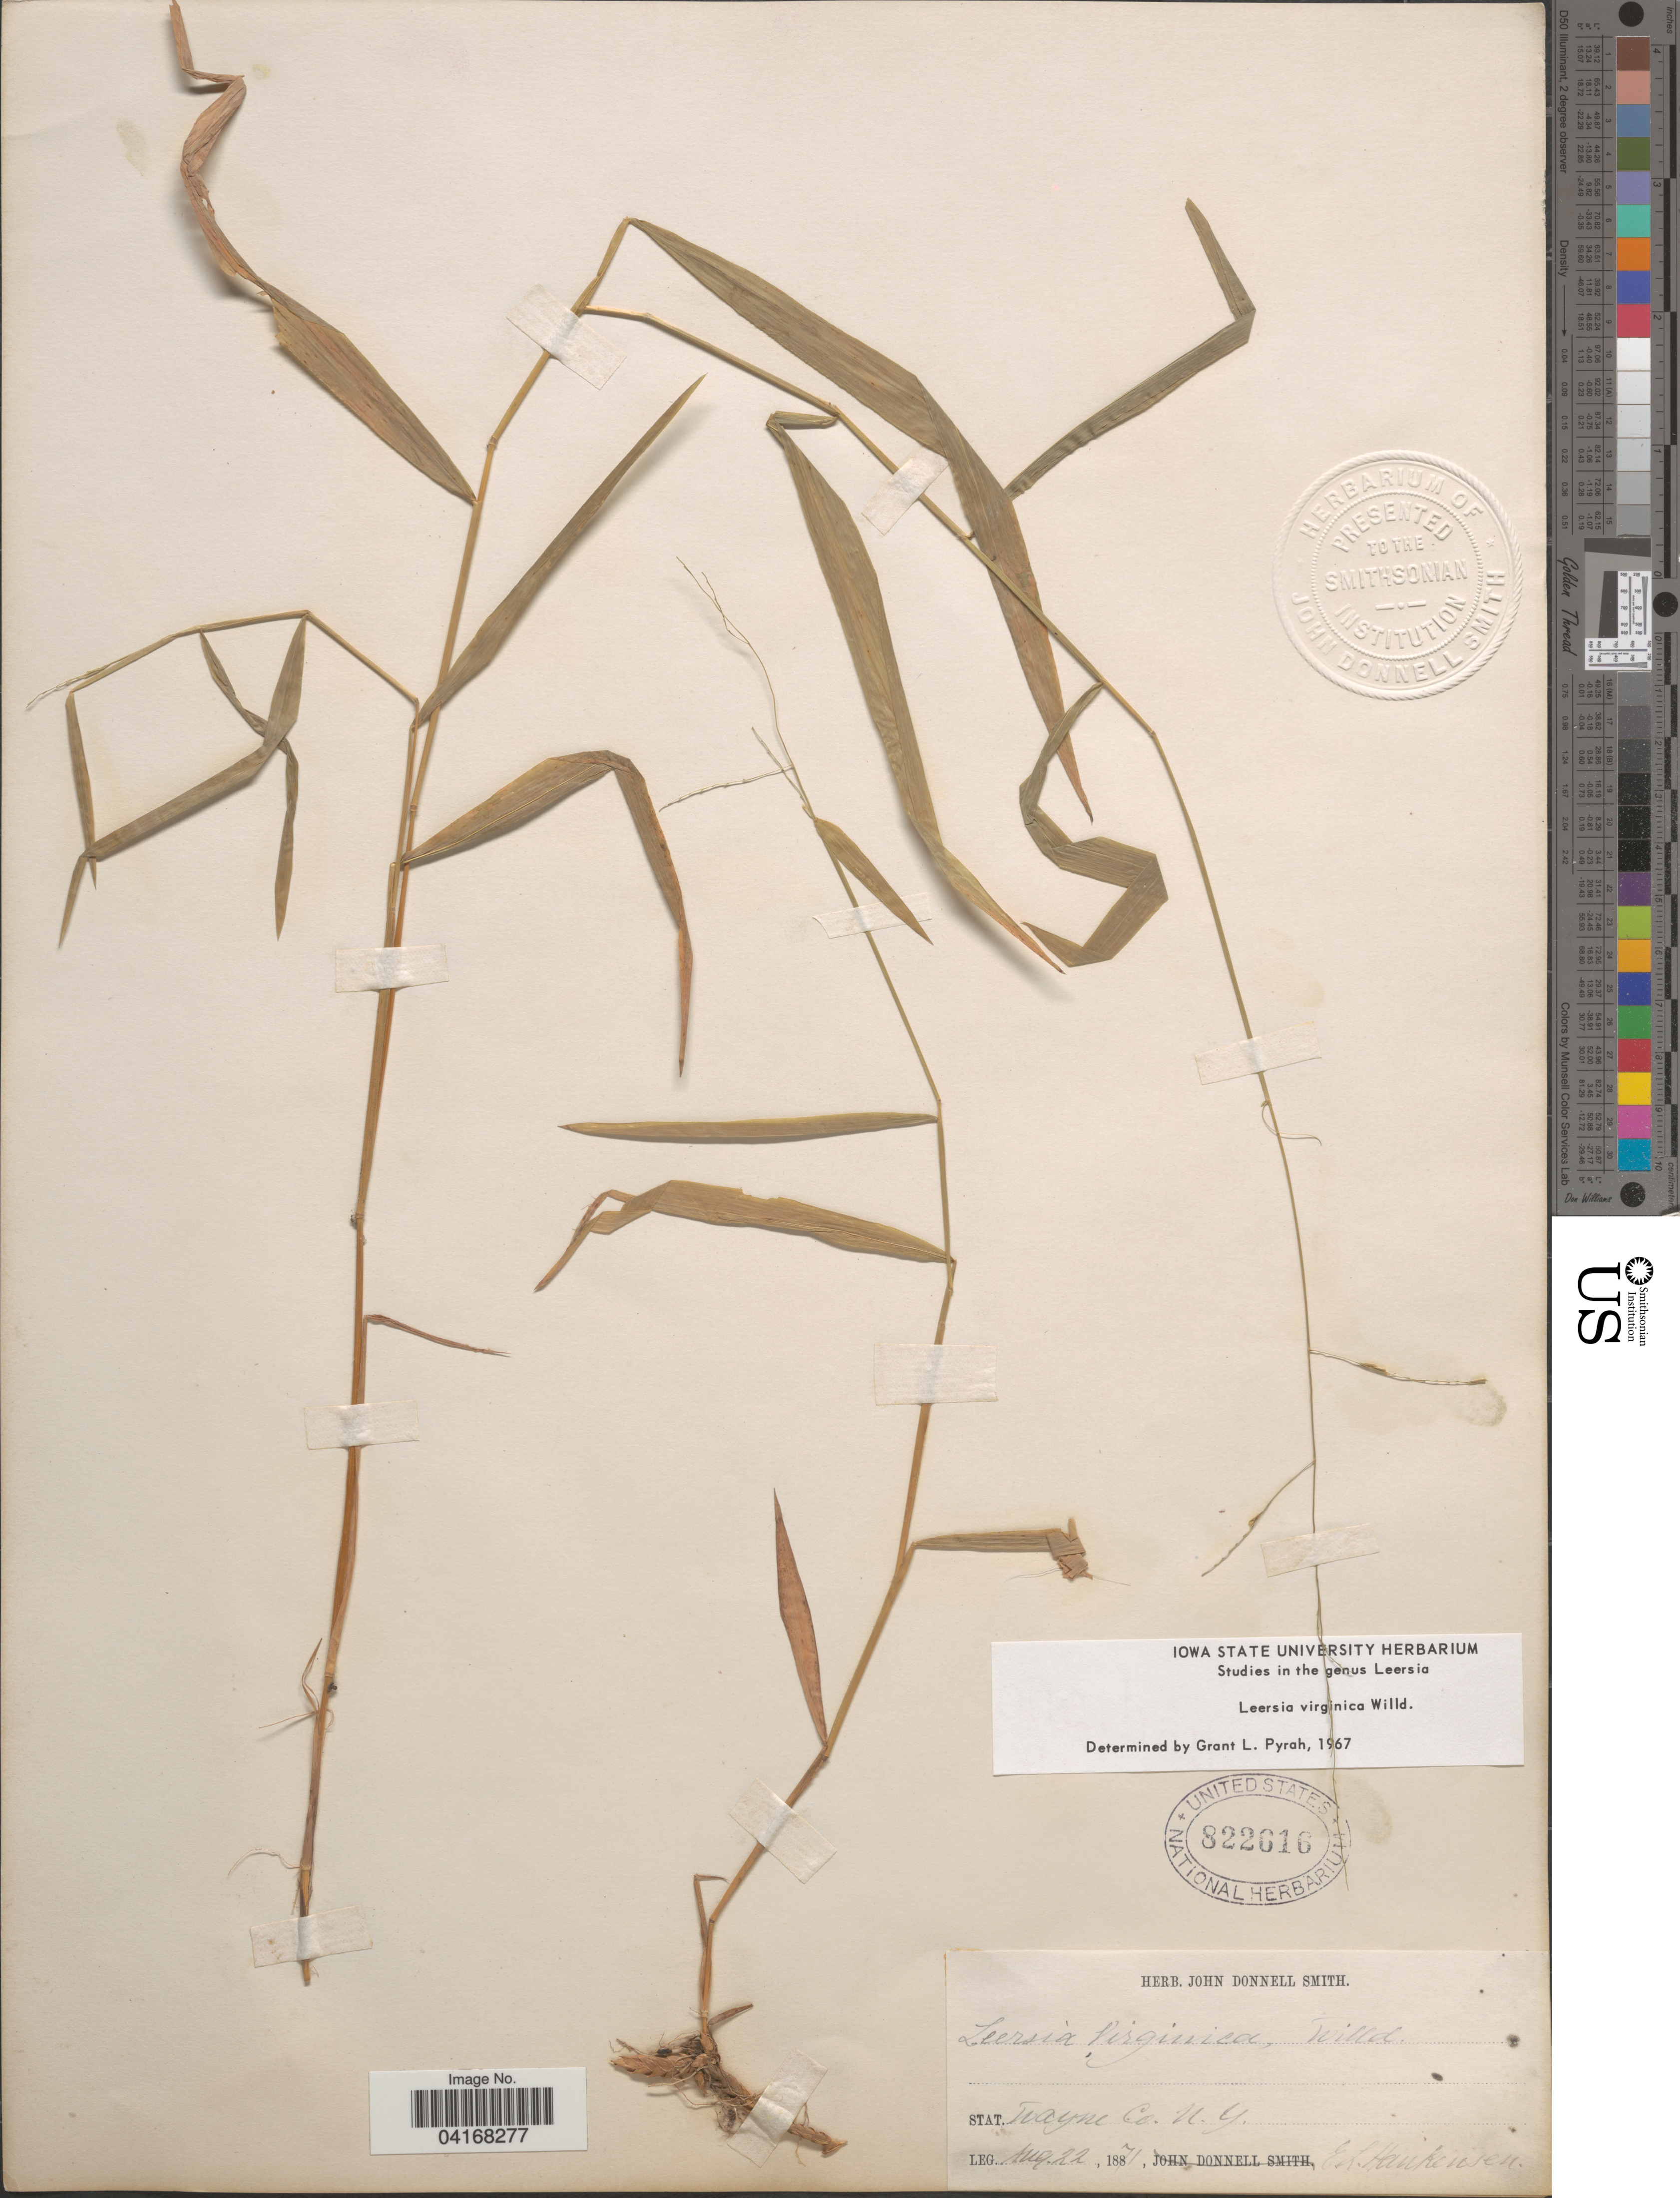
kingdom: Plantae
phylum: Tracheophyta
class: Liliopsida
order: Poales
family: Poaceae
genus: Leersia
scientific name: Leersia virginica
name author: Willd.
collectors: E. Haukensen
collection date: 1871-08-22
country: United States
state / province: New York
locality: Stat. Wayne Co.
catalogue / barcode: US 822616